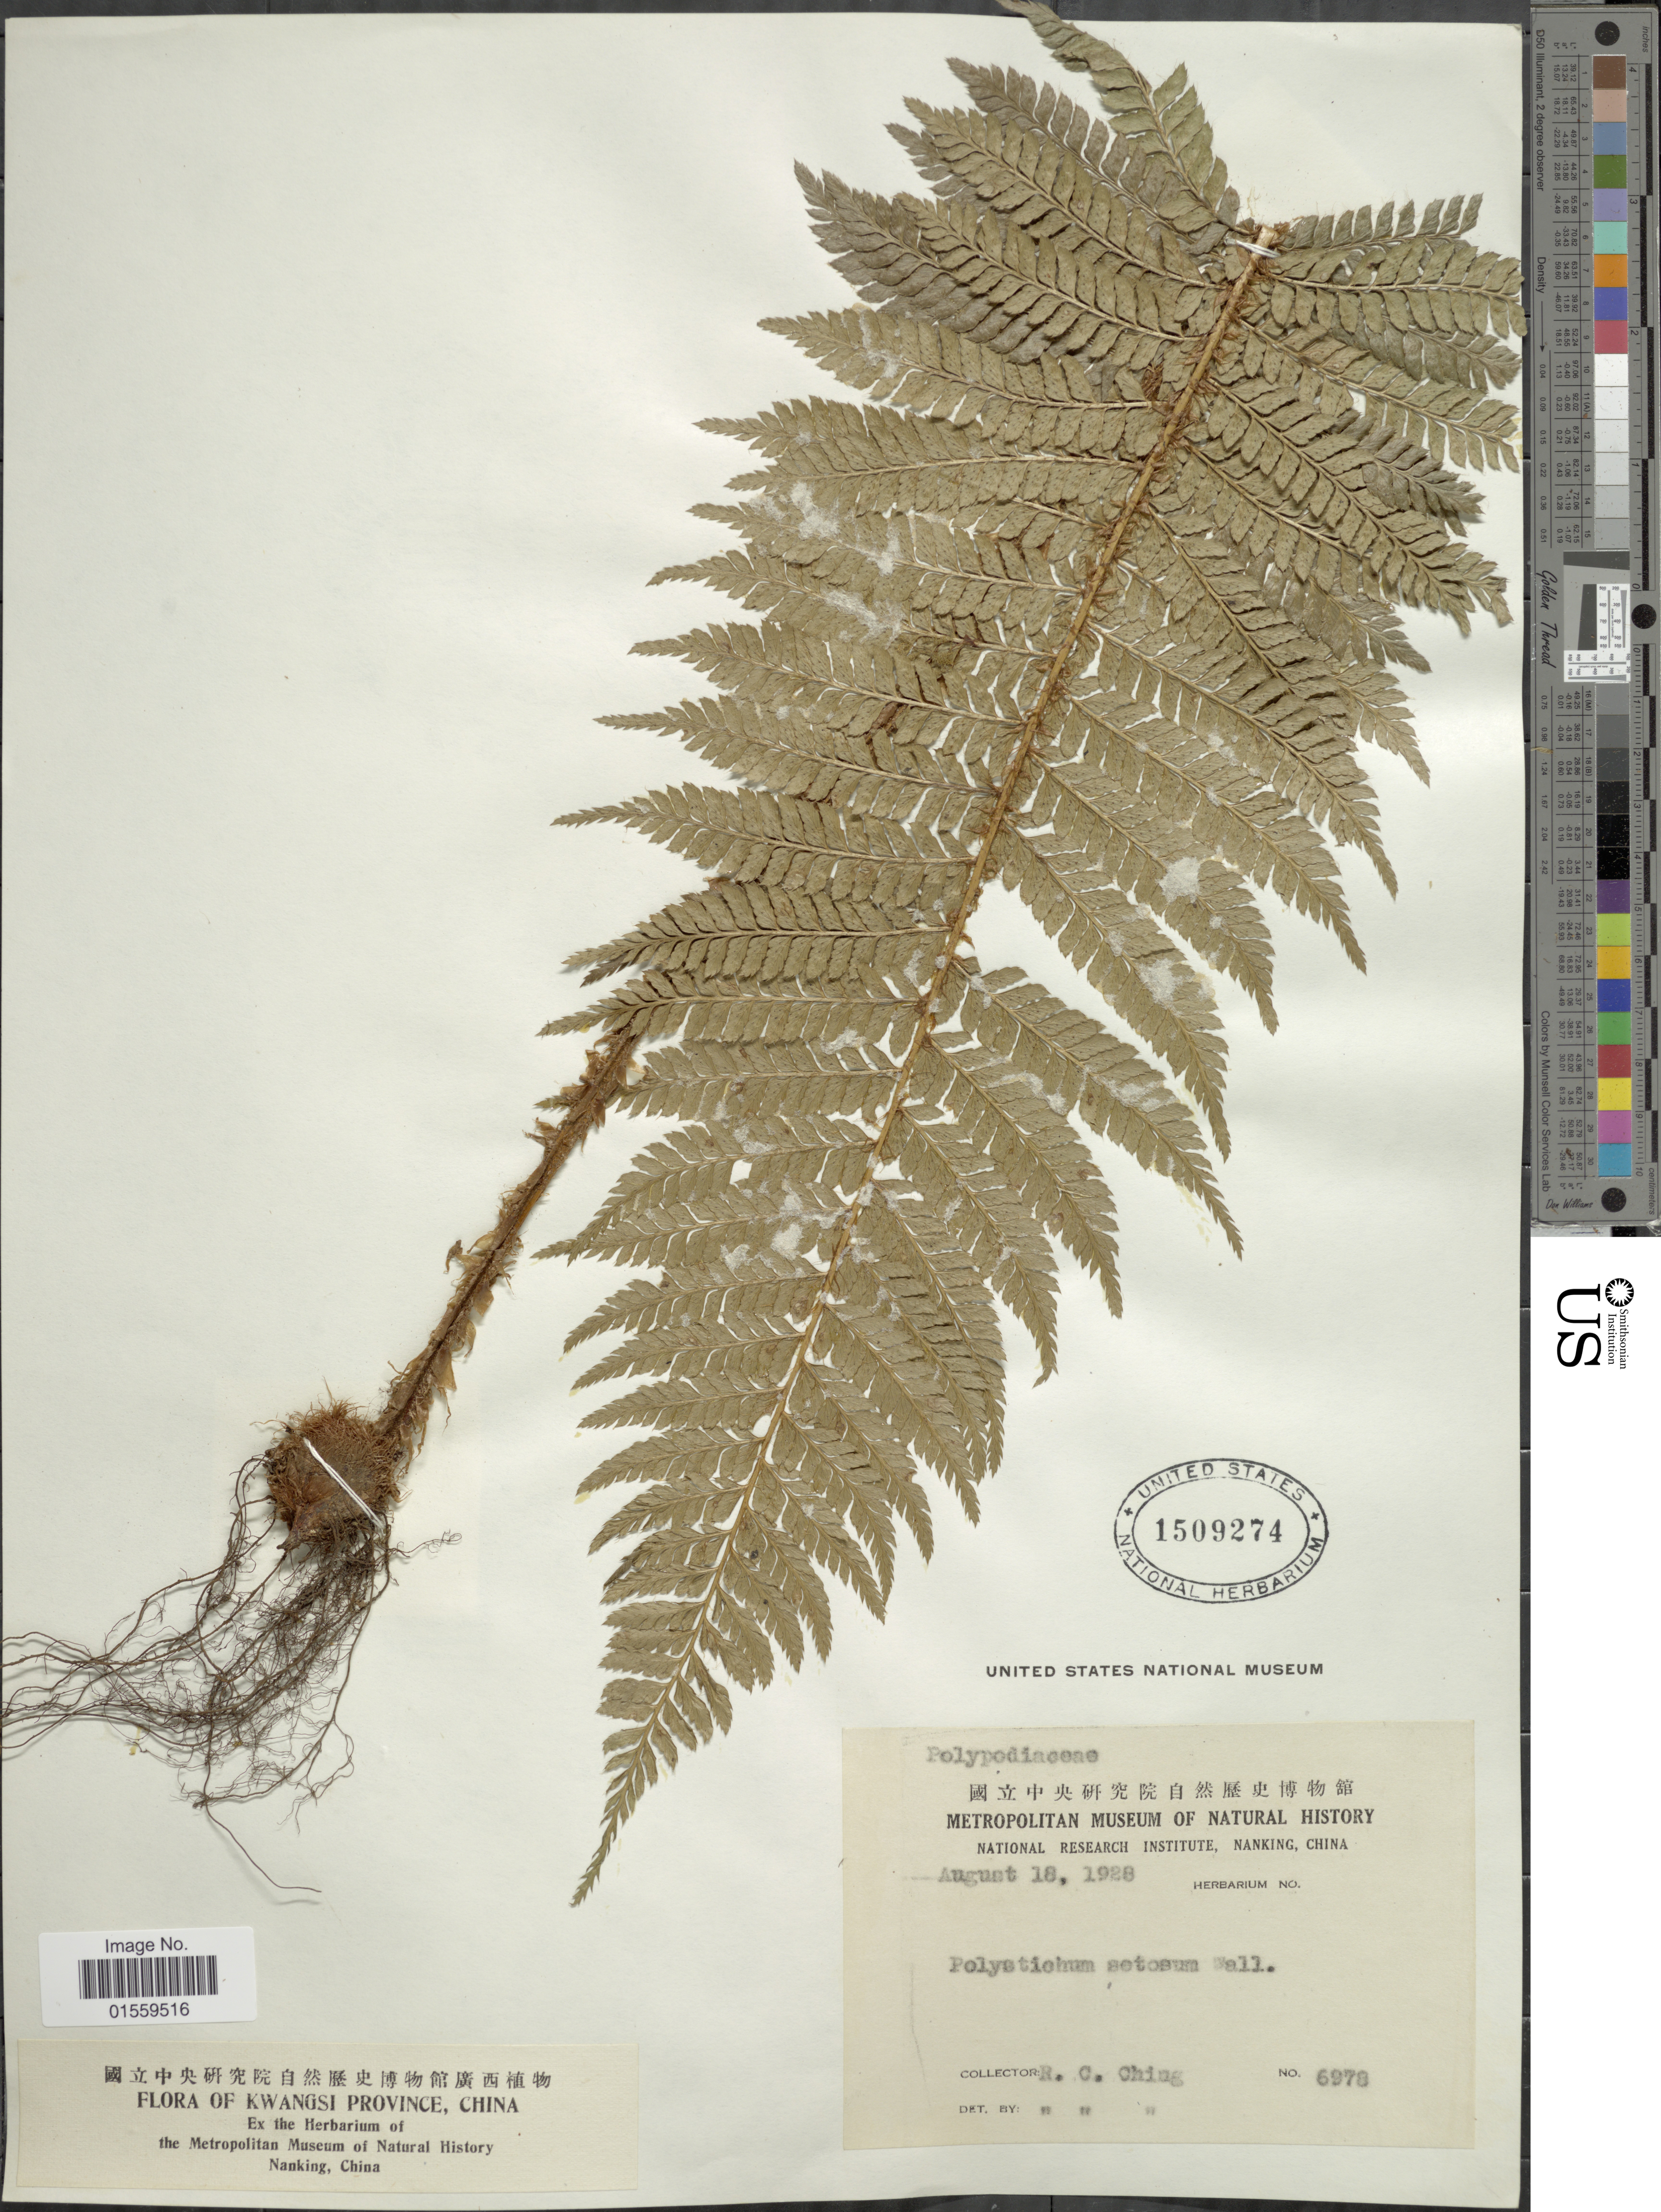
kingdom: Plantae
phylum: Tracheophyta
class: Polypodiopsida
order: Polypodiales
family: Dryopteridaceae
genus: Polystichum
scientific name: Polystichum setiferum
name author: (Forssk.) Moore ex Woynar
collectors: R. C. Ching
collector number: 6978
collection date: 1928-08-18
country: China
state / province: Guangxi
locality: Kwangsi Province, China.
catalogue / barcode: US 1509274